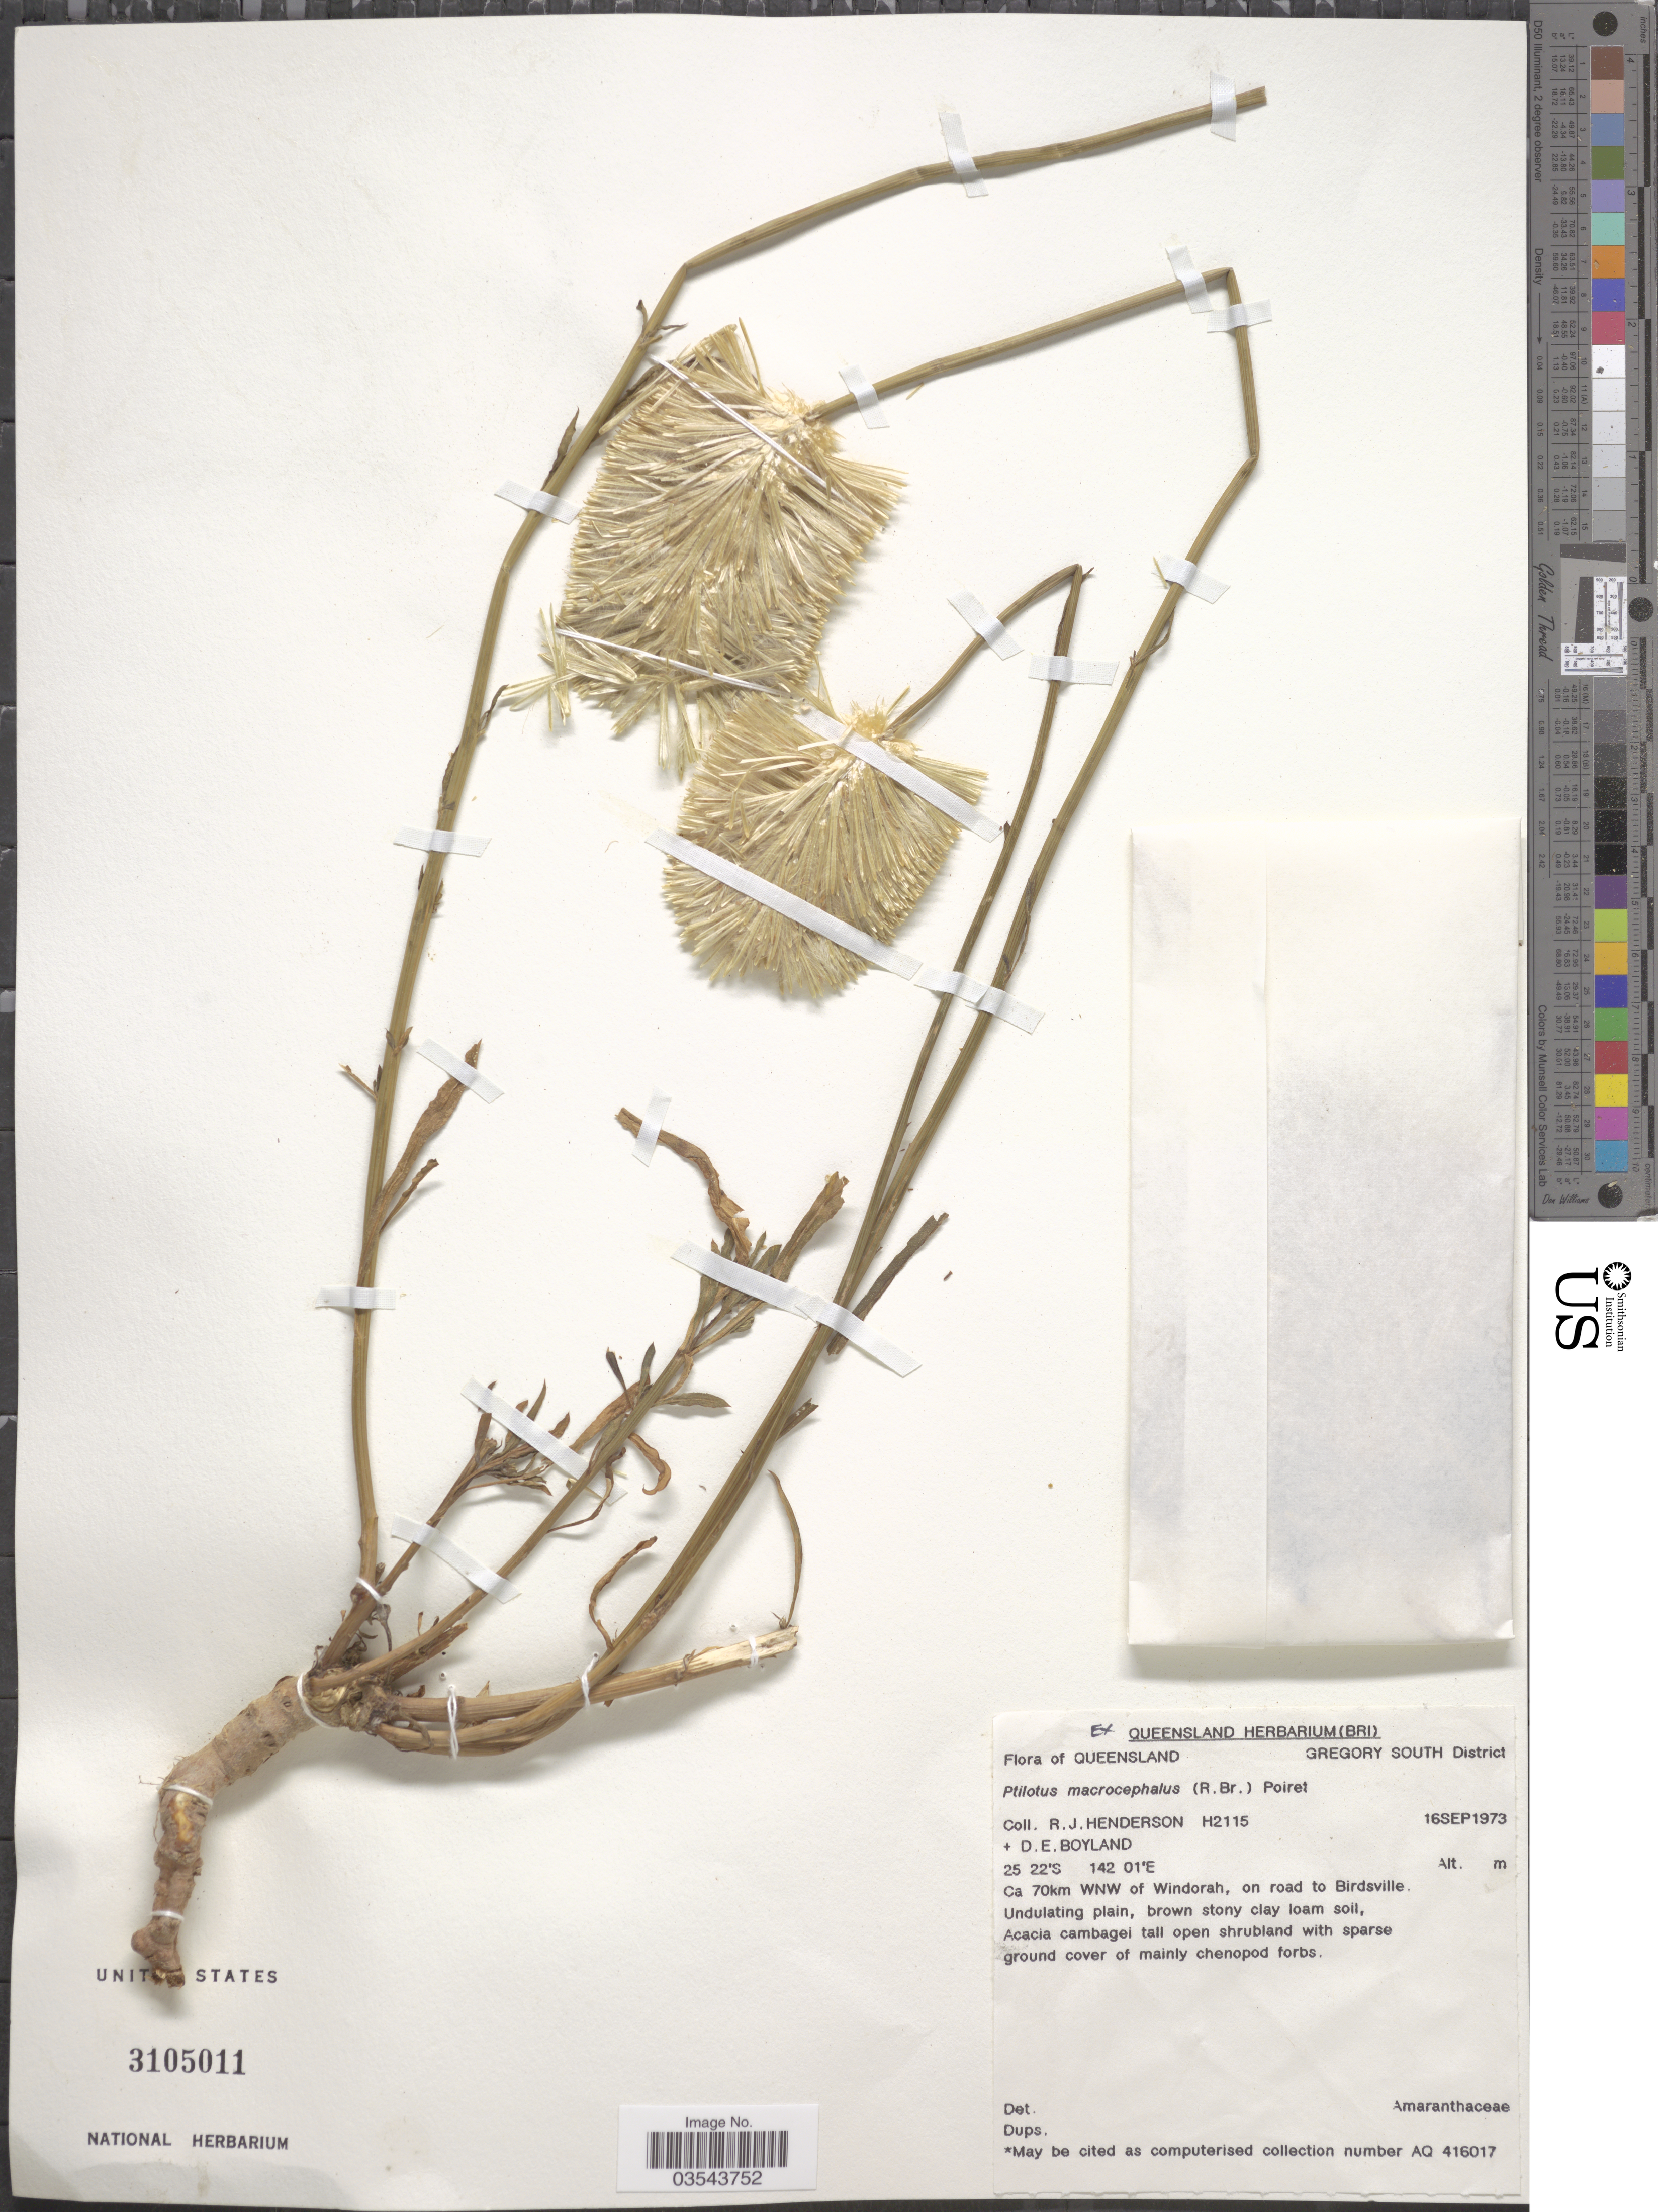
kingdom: Plantae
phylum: Tracheophyta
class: Magnoliopsida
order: Caryophyllales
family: Amaranthaceae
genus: Ptilotus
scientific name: Ptilotus macrocephalus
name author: (R. Br.) Poir.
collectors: R. J. F. Henderson & D. Boyland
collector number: H2115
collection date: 1973-09-16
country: Australia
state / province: Queensland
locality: Gregory South District. Ca 70km WNW of Windorah, on road to Birdsville.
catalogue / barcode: US 3105011